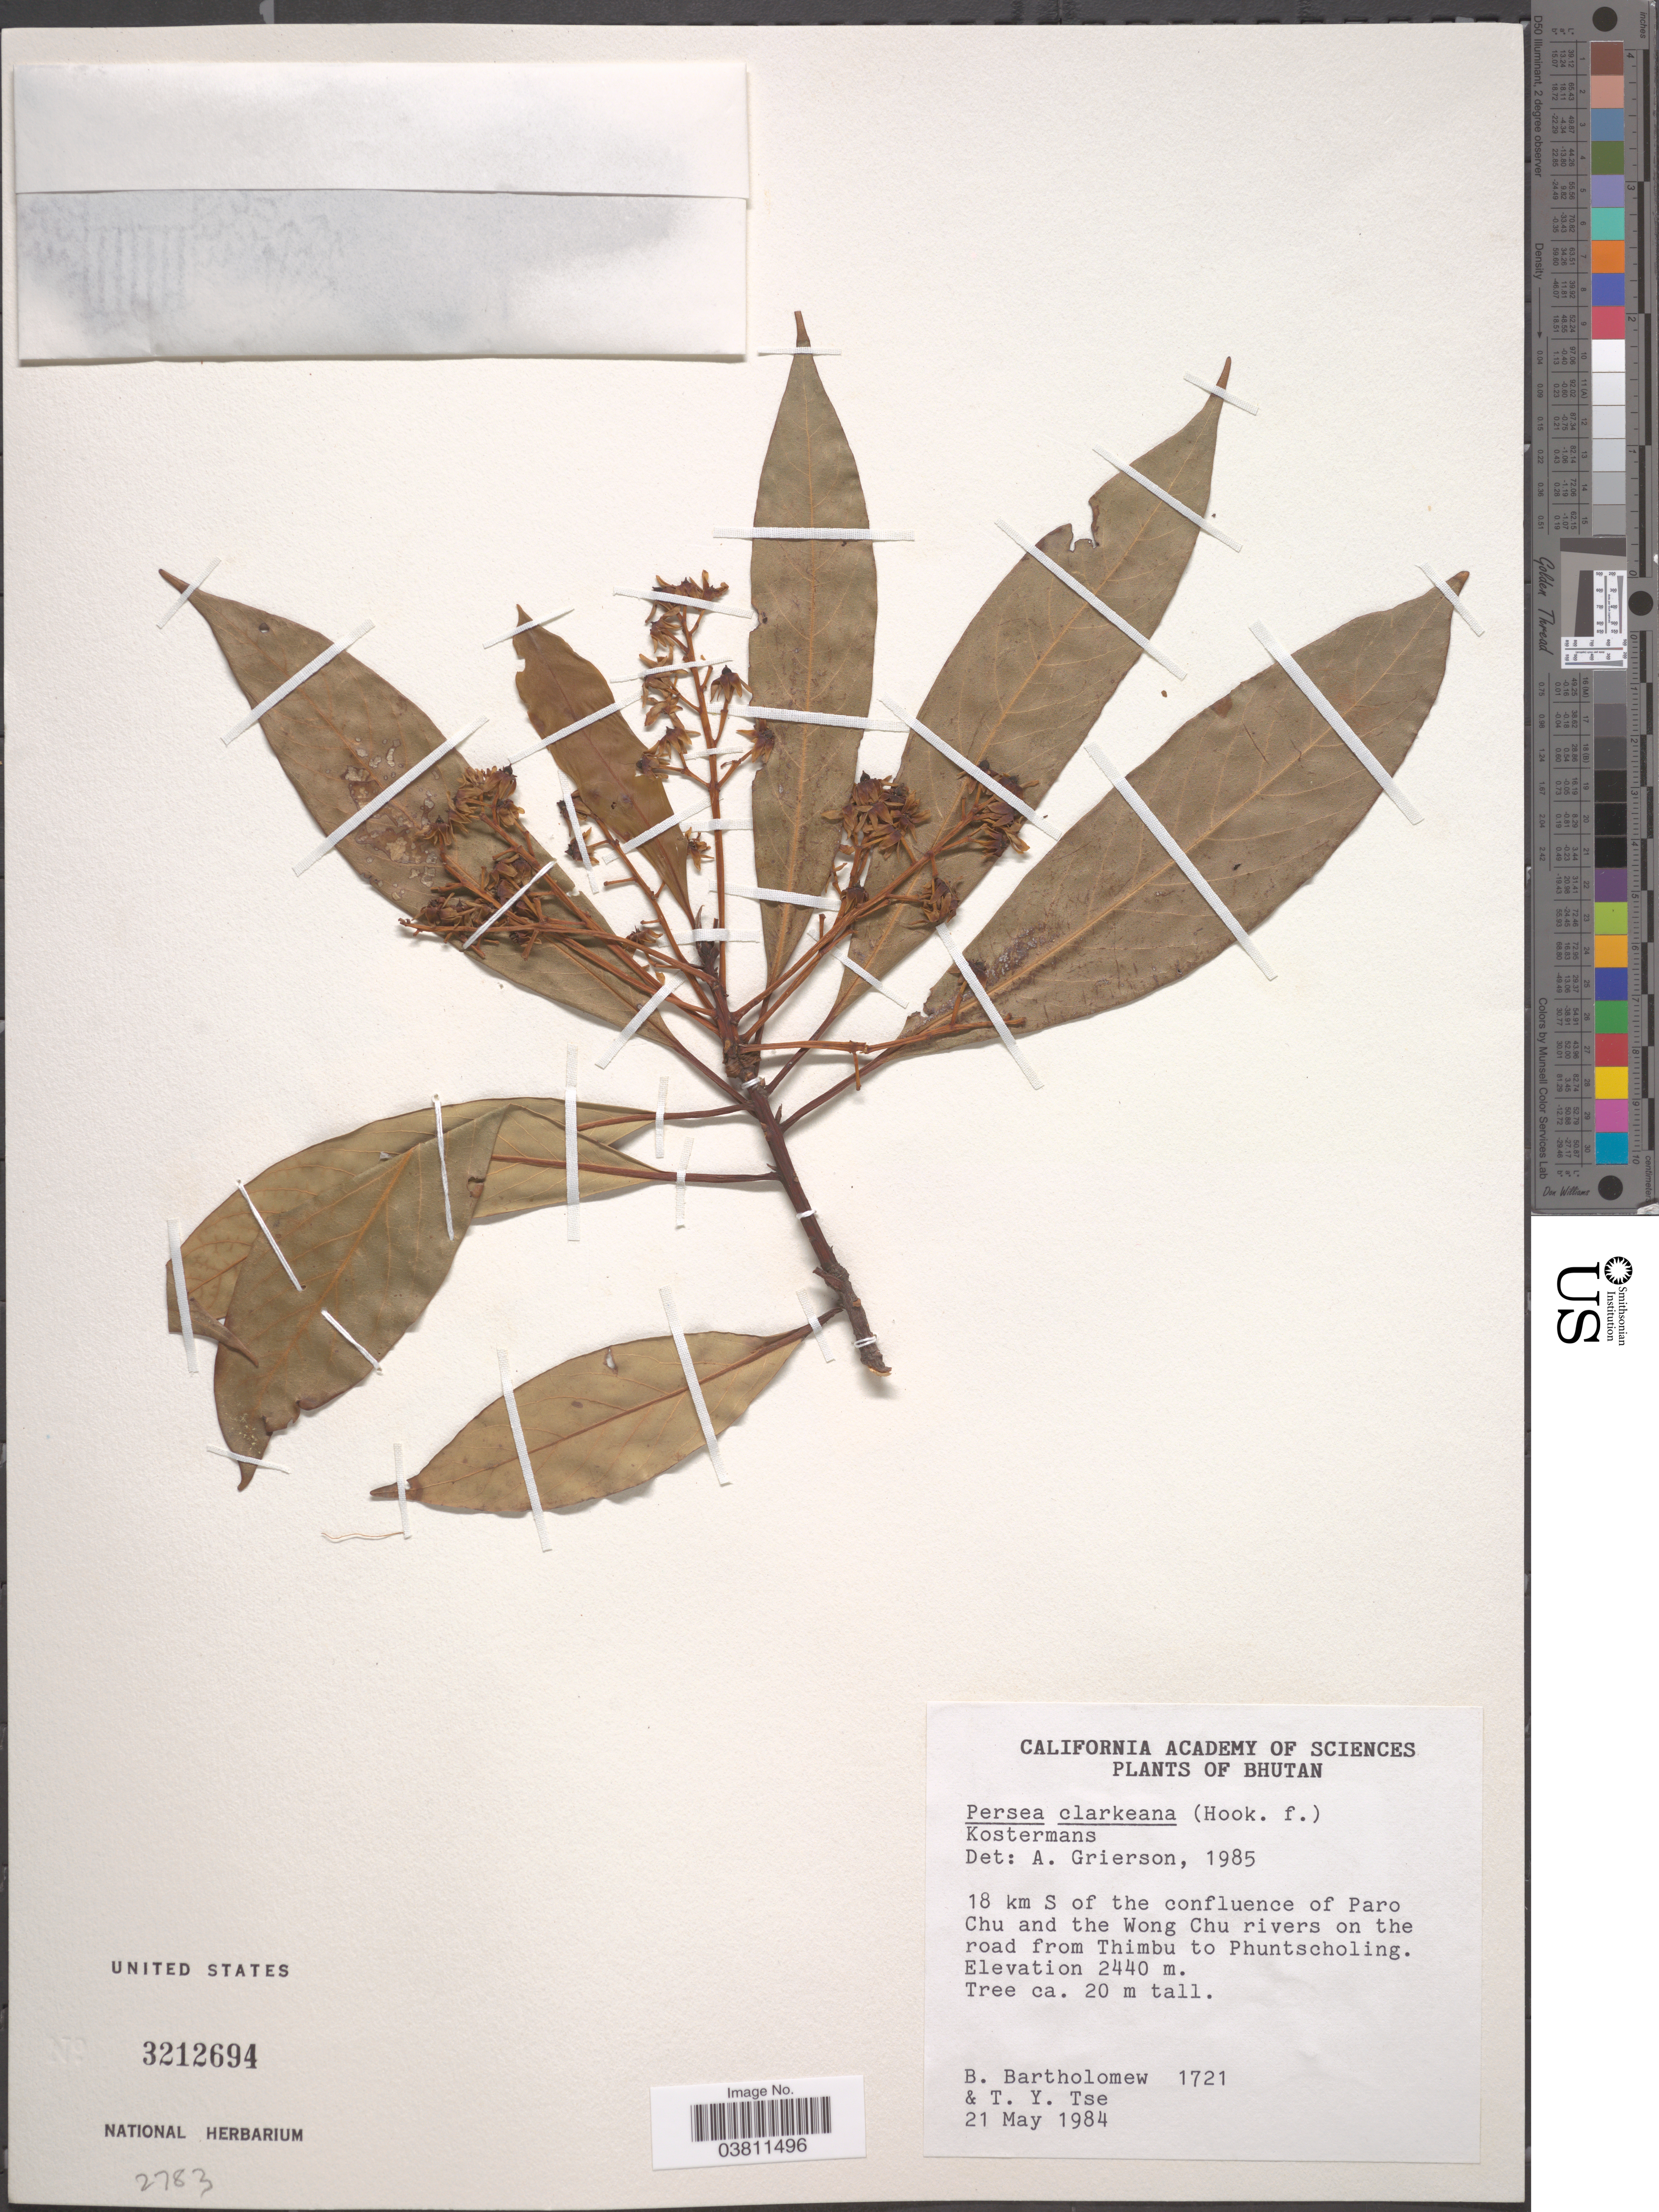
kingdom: Plantae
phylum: Tracheophyta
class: Magnoliopsida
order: Laurales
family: Lauraceae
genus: Persea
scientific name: Persea clarkeana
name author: (King ex Hook. f.) Kosterm.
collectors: B. Bartholomew & T. Tse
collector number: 1721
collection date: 1984-05-21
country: Bhutan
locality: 18 km S of the confluence of Paro Chu and the Wong Chu rivers on the road from Thimbu to Phuntscholing.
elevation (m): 2440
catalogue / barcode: US 3212694